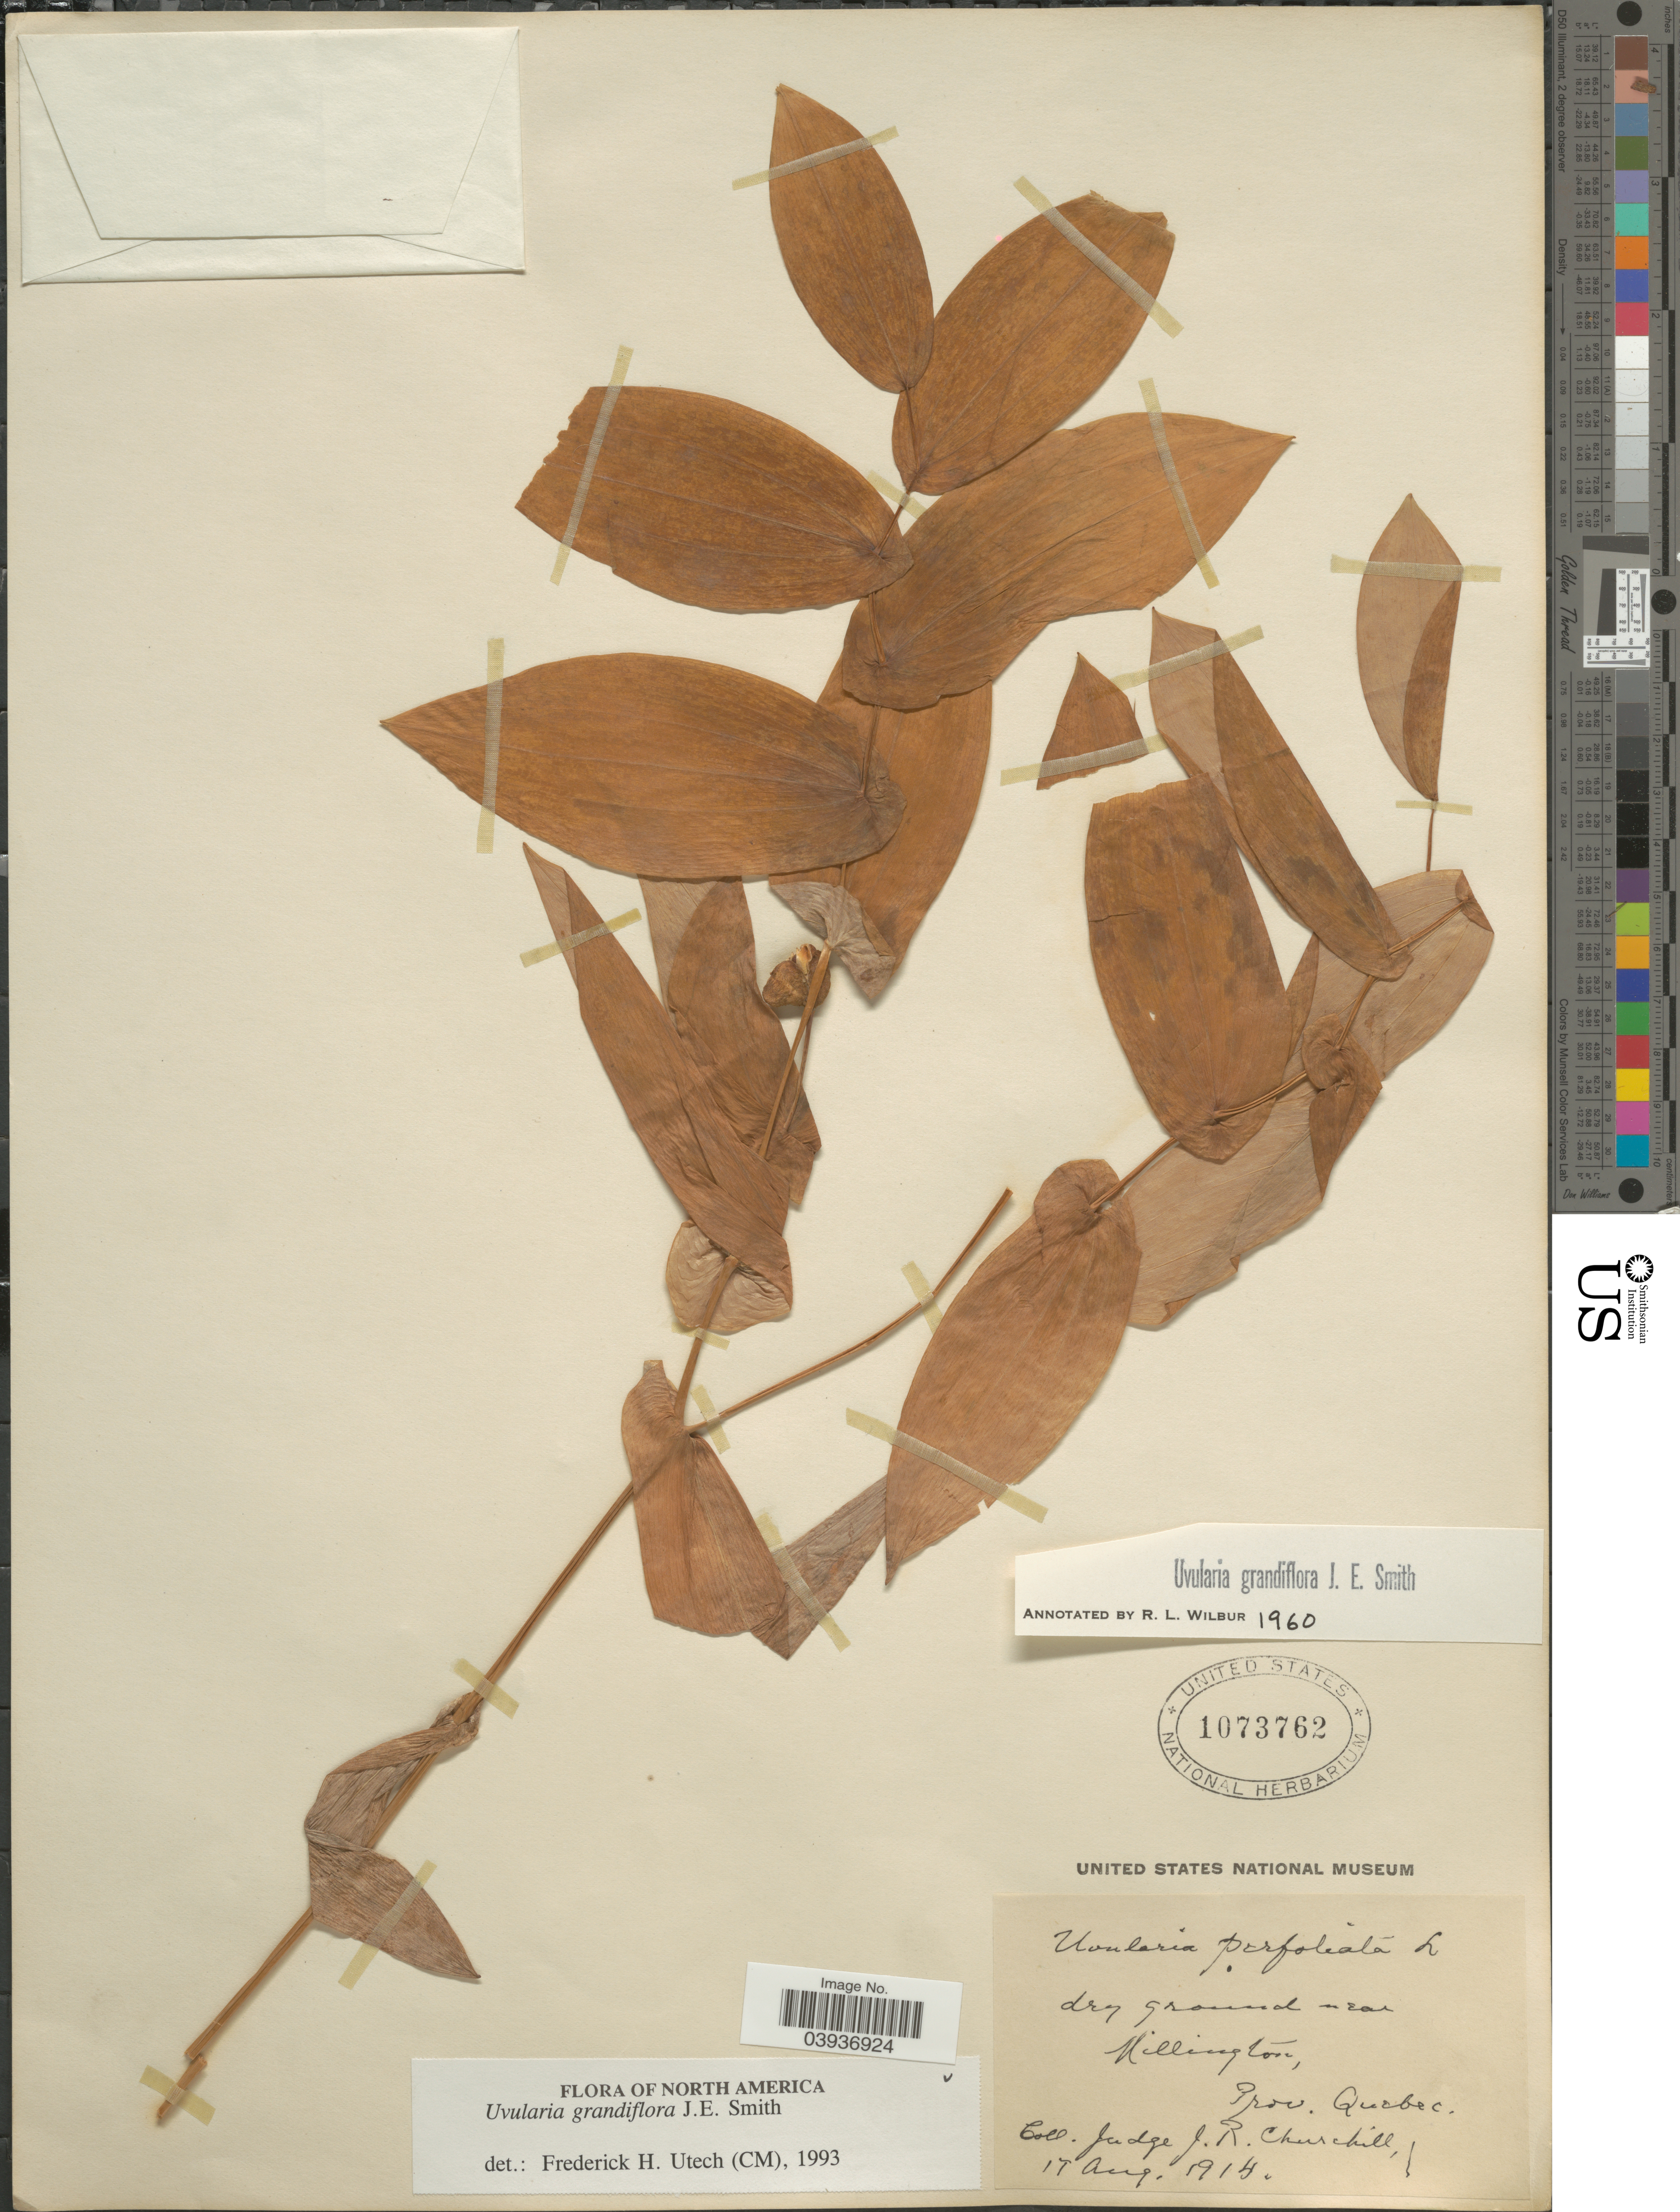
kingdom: Plantae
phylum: Tracheophyta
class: Liliopsida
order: Liliales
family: Colchicaceae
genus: Uvularia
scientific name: Uvularia grandiflora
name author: Sm.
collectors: J. Churchill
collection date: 1914-08-17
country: Canada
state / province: Quebec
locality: Dry grounds near Millington.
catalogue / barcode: US 1073762